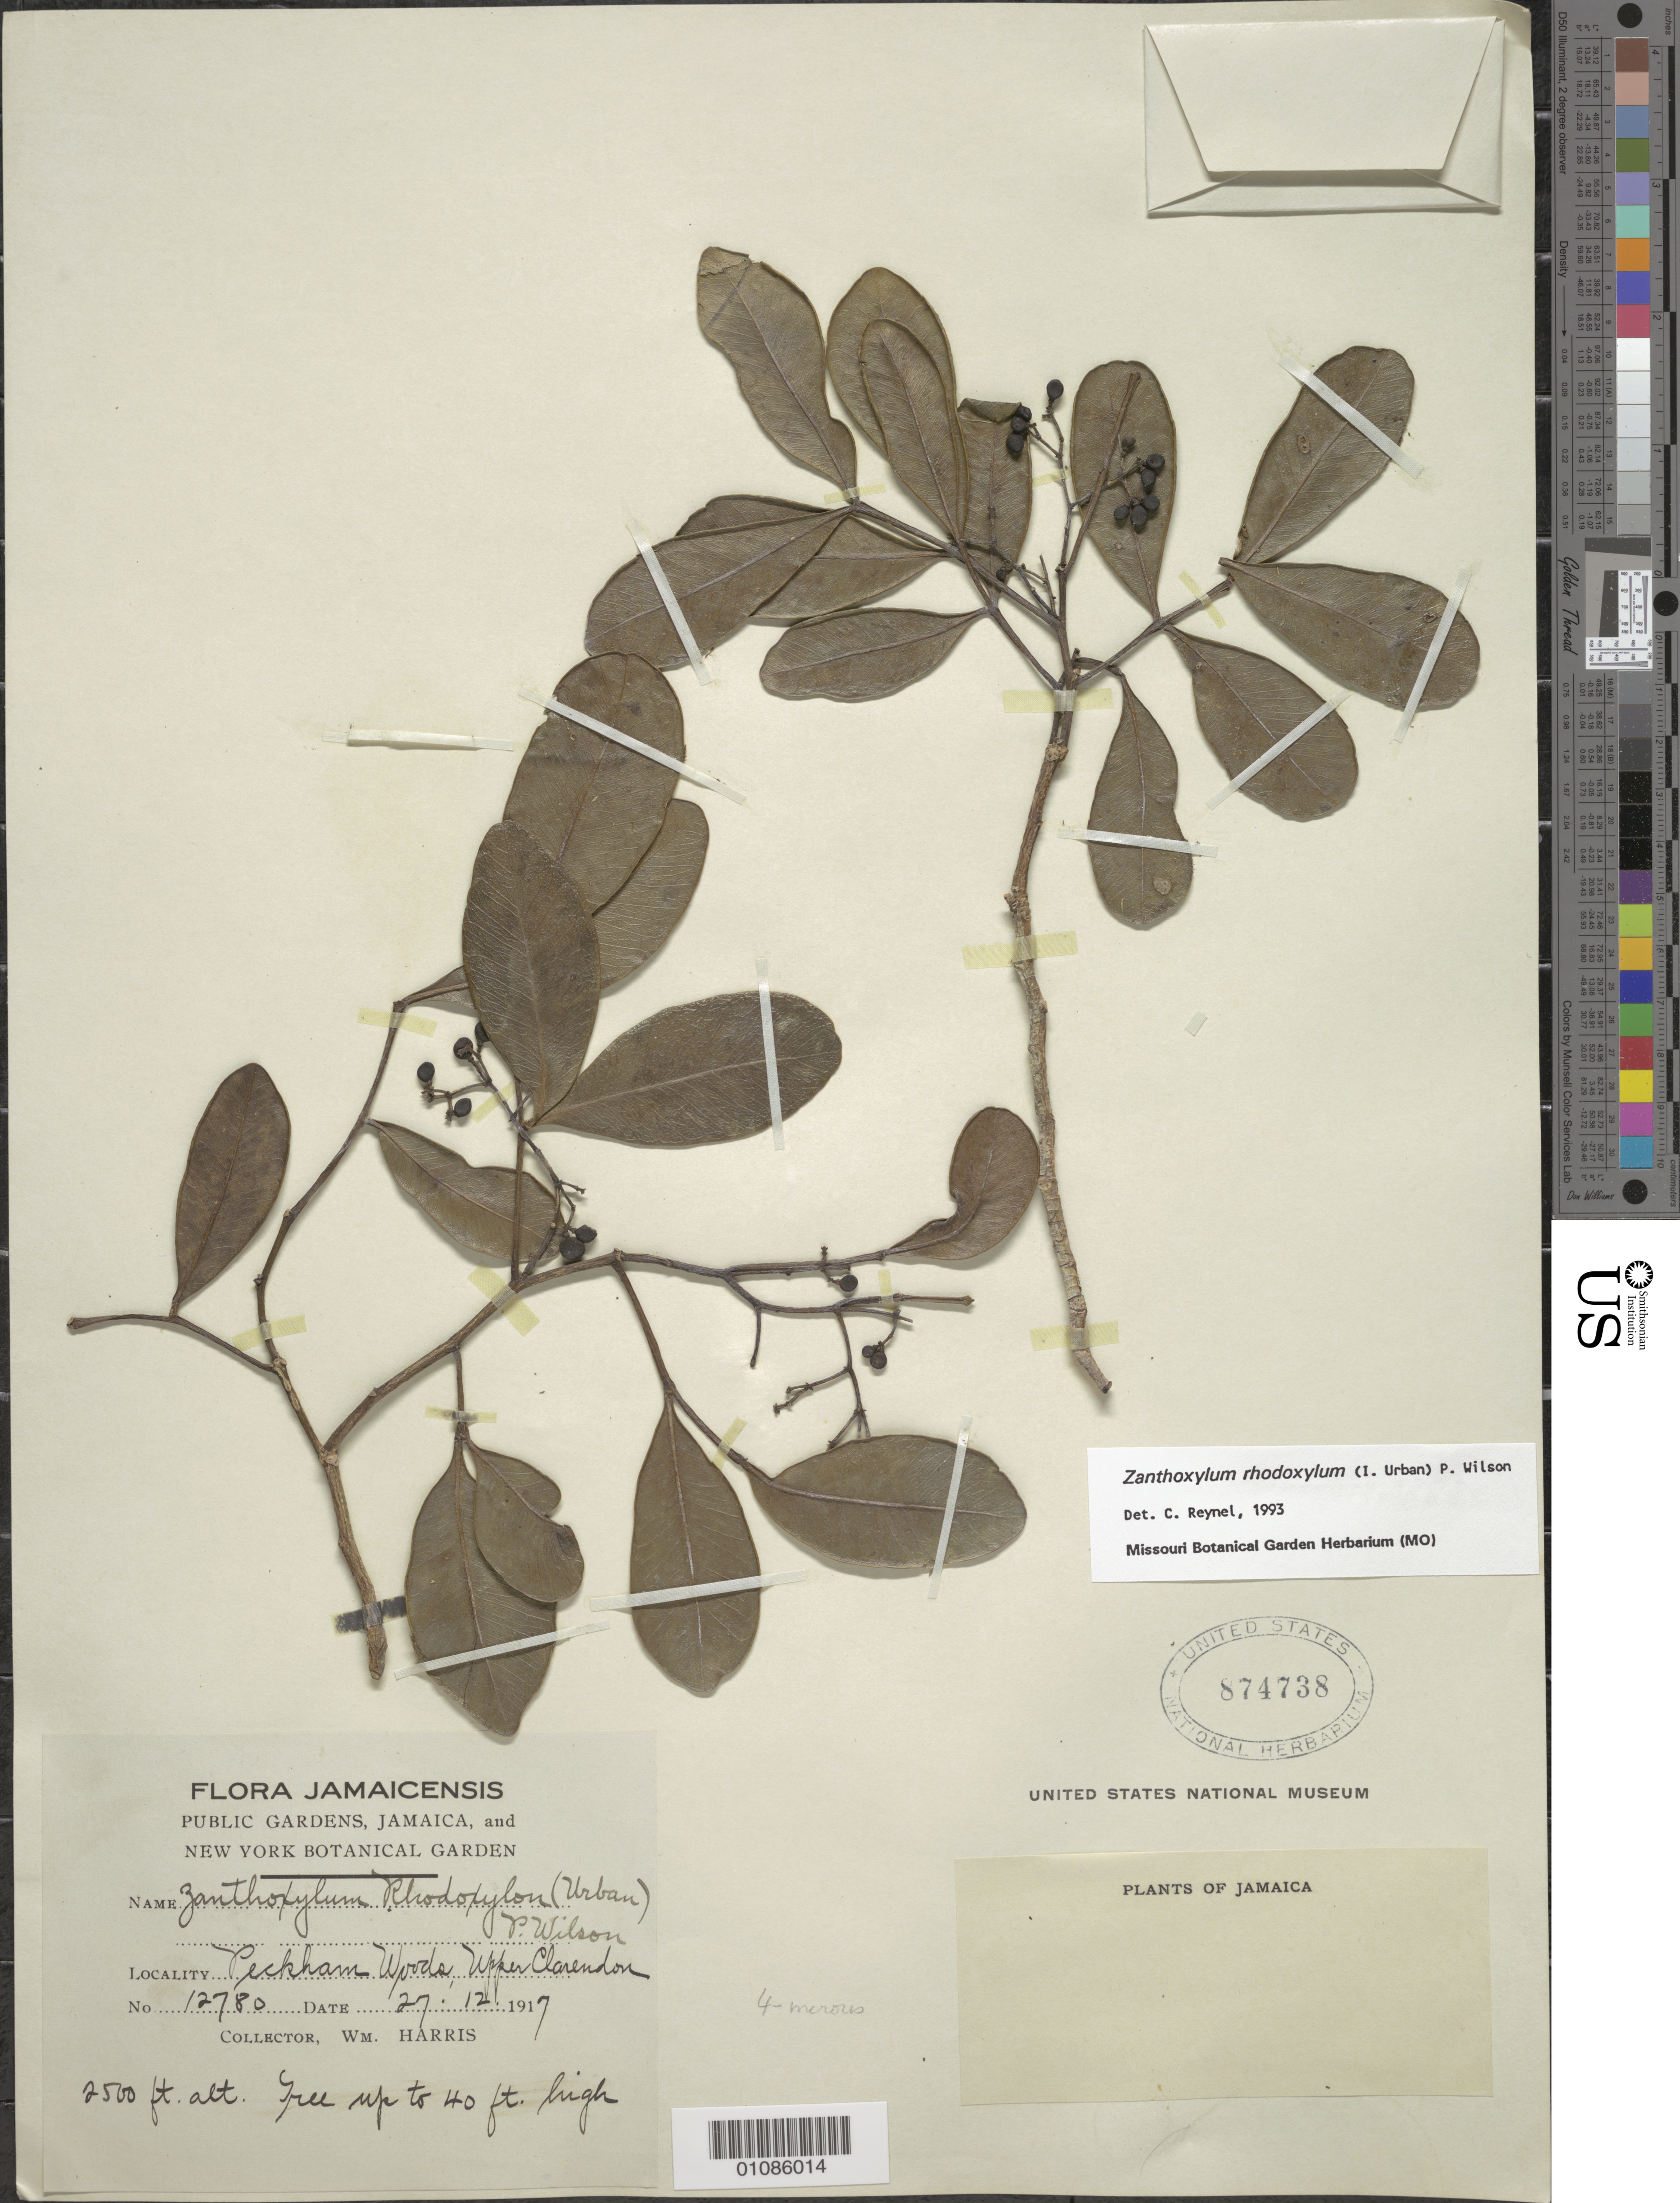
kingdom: Plantae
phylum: Tracheophyta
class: Magnoliopsida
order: Sapindales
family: Rutaceae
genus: Zanthoxylum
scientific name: Zanthoxylum rhodoxylon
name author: (Urb.) P. Wilson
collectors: W. Harris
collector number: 12780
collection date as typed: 27 Dec 1917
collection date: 1917-12-27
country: Jamaica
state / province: Clarendon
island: Jamaica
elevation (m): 762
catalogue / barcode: US 874738